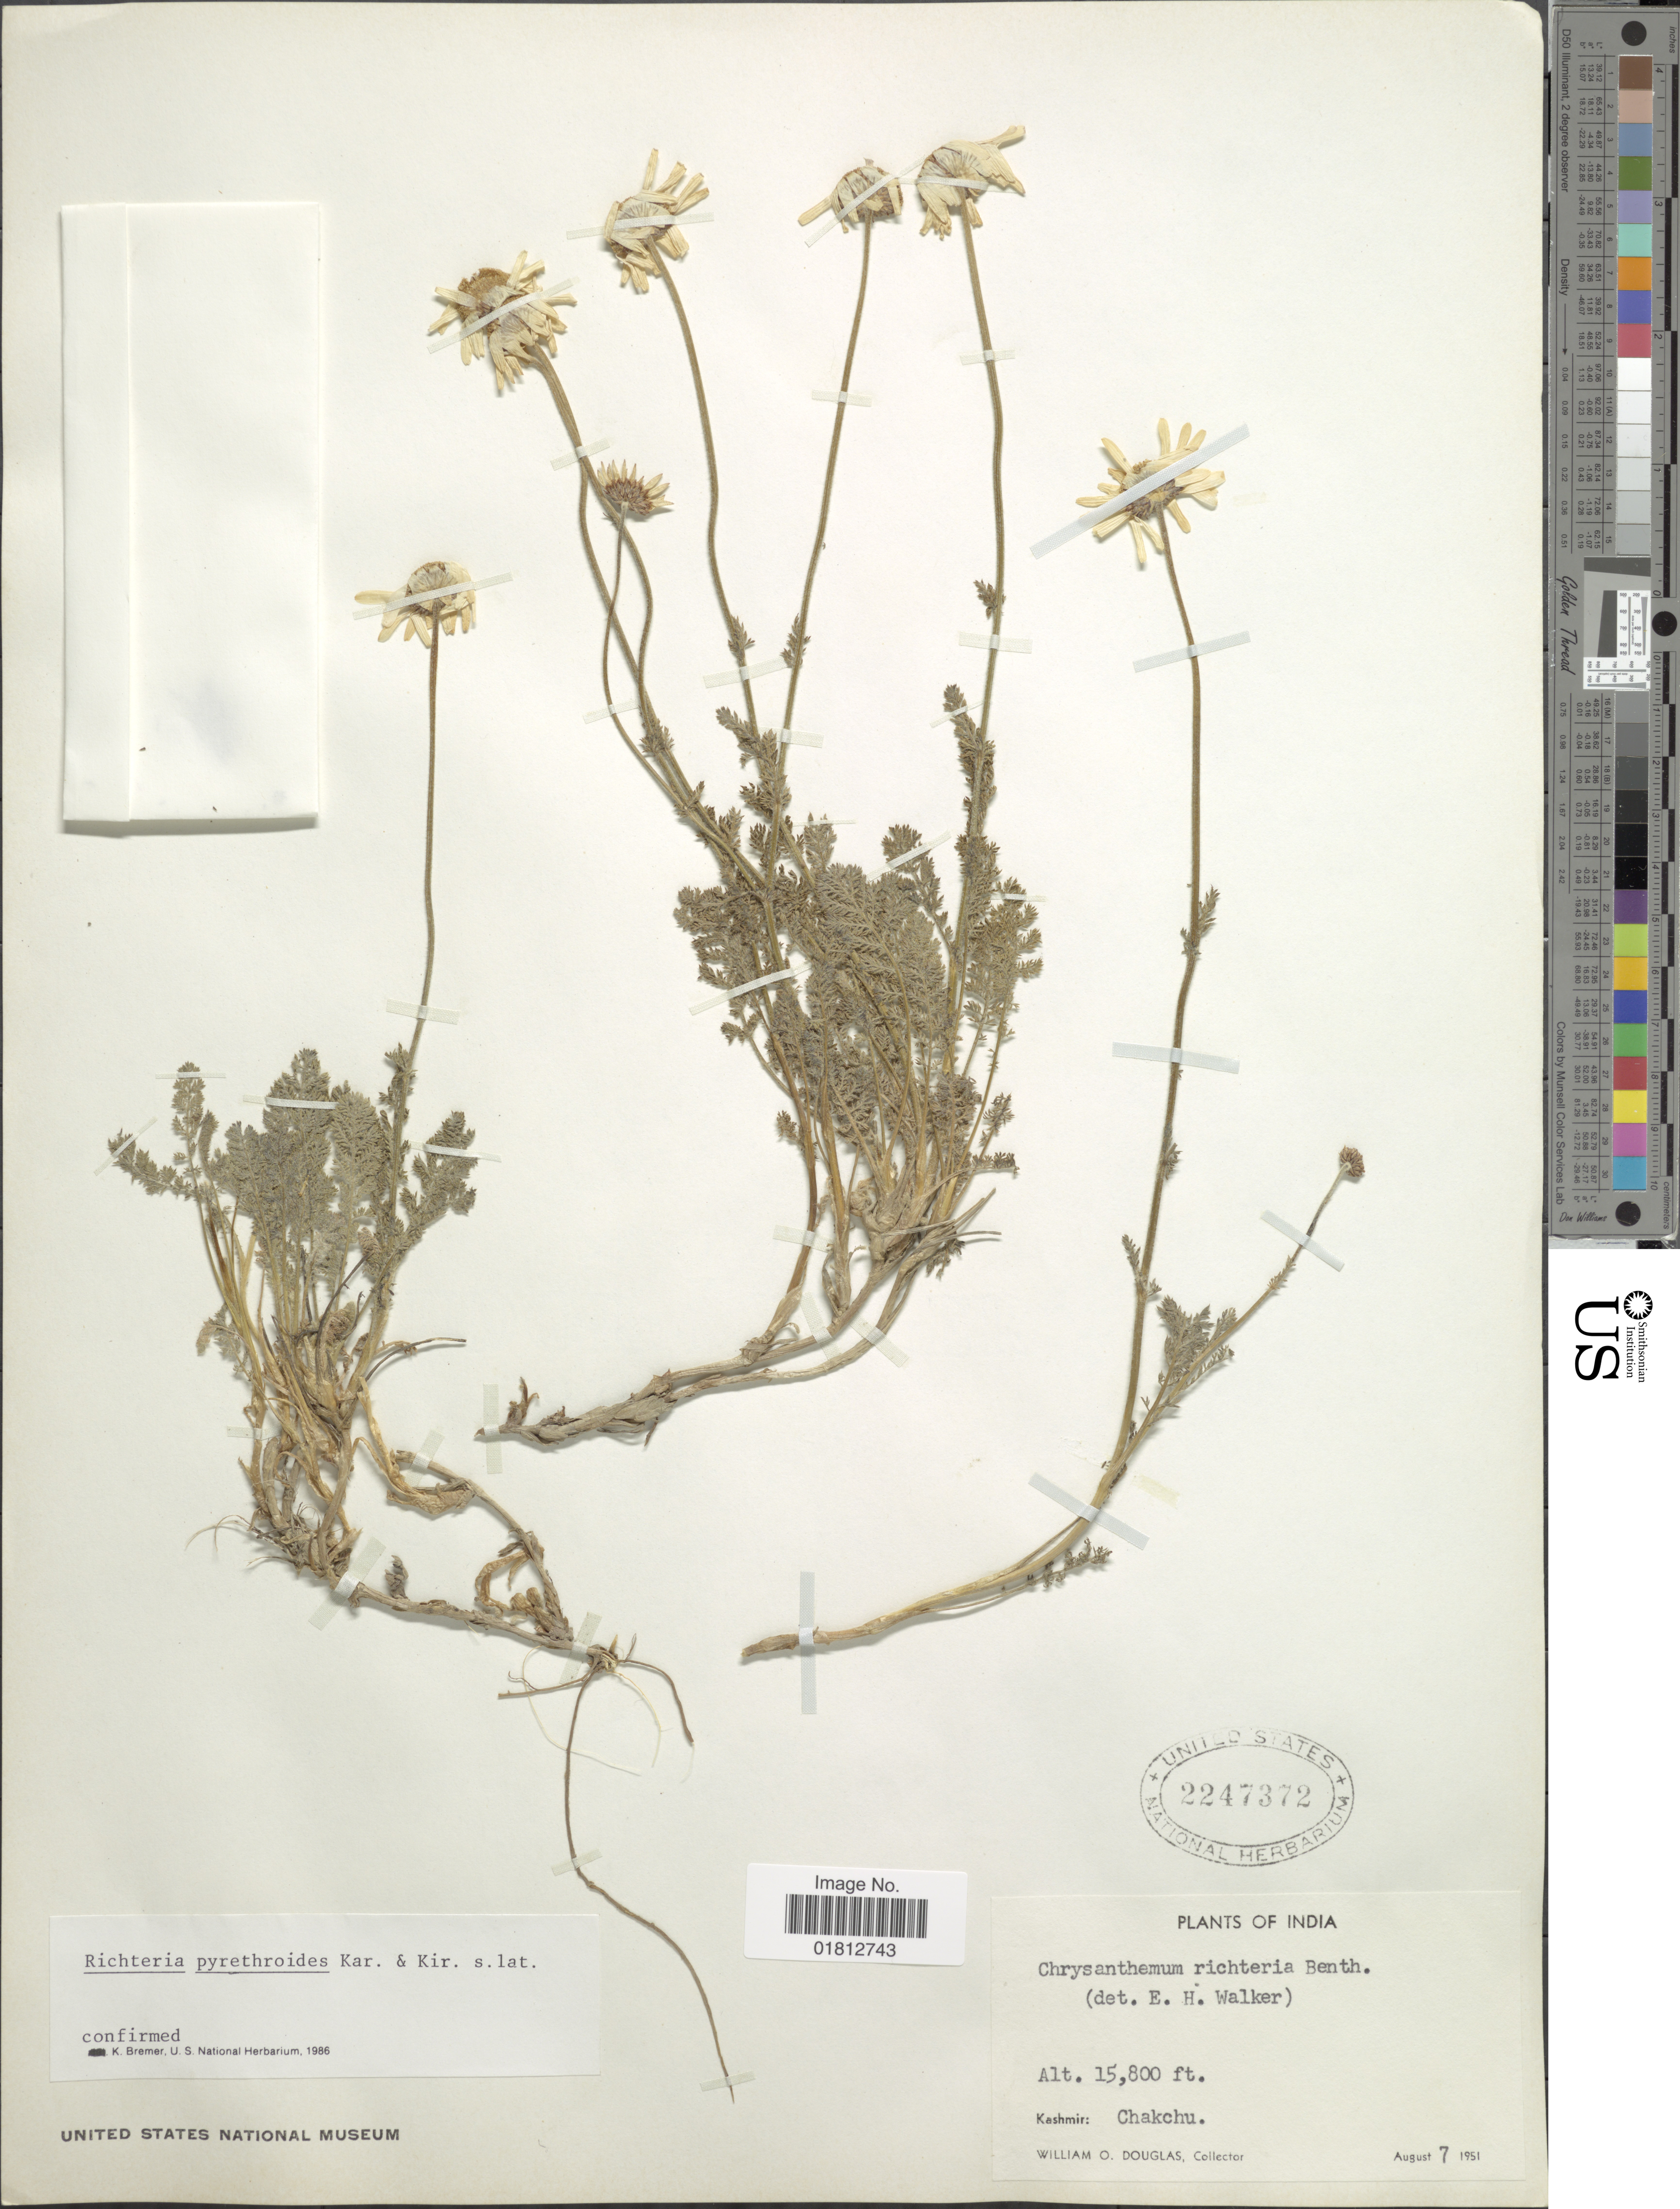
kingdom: Plantae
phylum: Tracheophyta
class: Magnoliopsida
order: Asterales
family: Asteraceae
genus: Richteria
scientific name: Richteria pyrethroides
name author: Kar. & Kir.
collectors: W. Douglas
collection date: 1951-08-07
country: India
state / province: Jammu and Kashmir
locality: Kashmir, Chakchu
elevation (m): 4816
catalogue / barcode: US 2247372